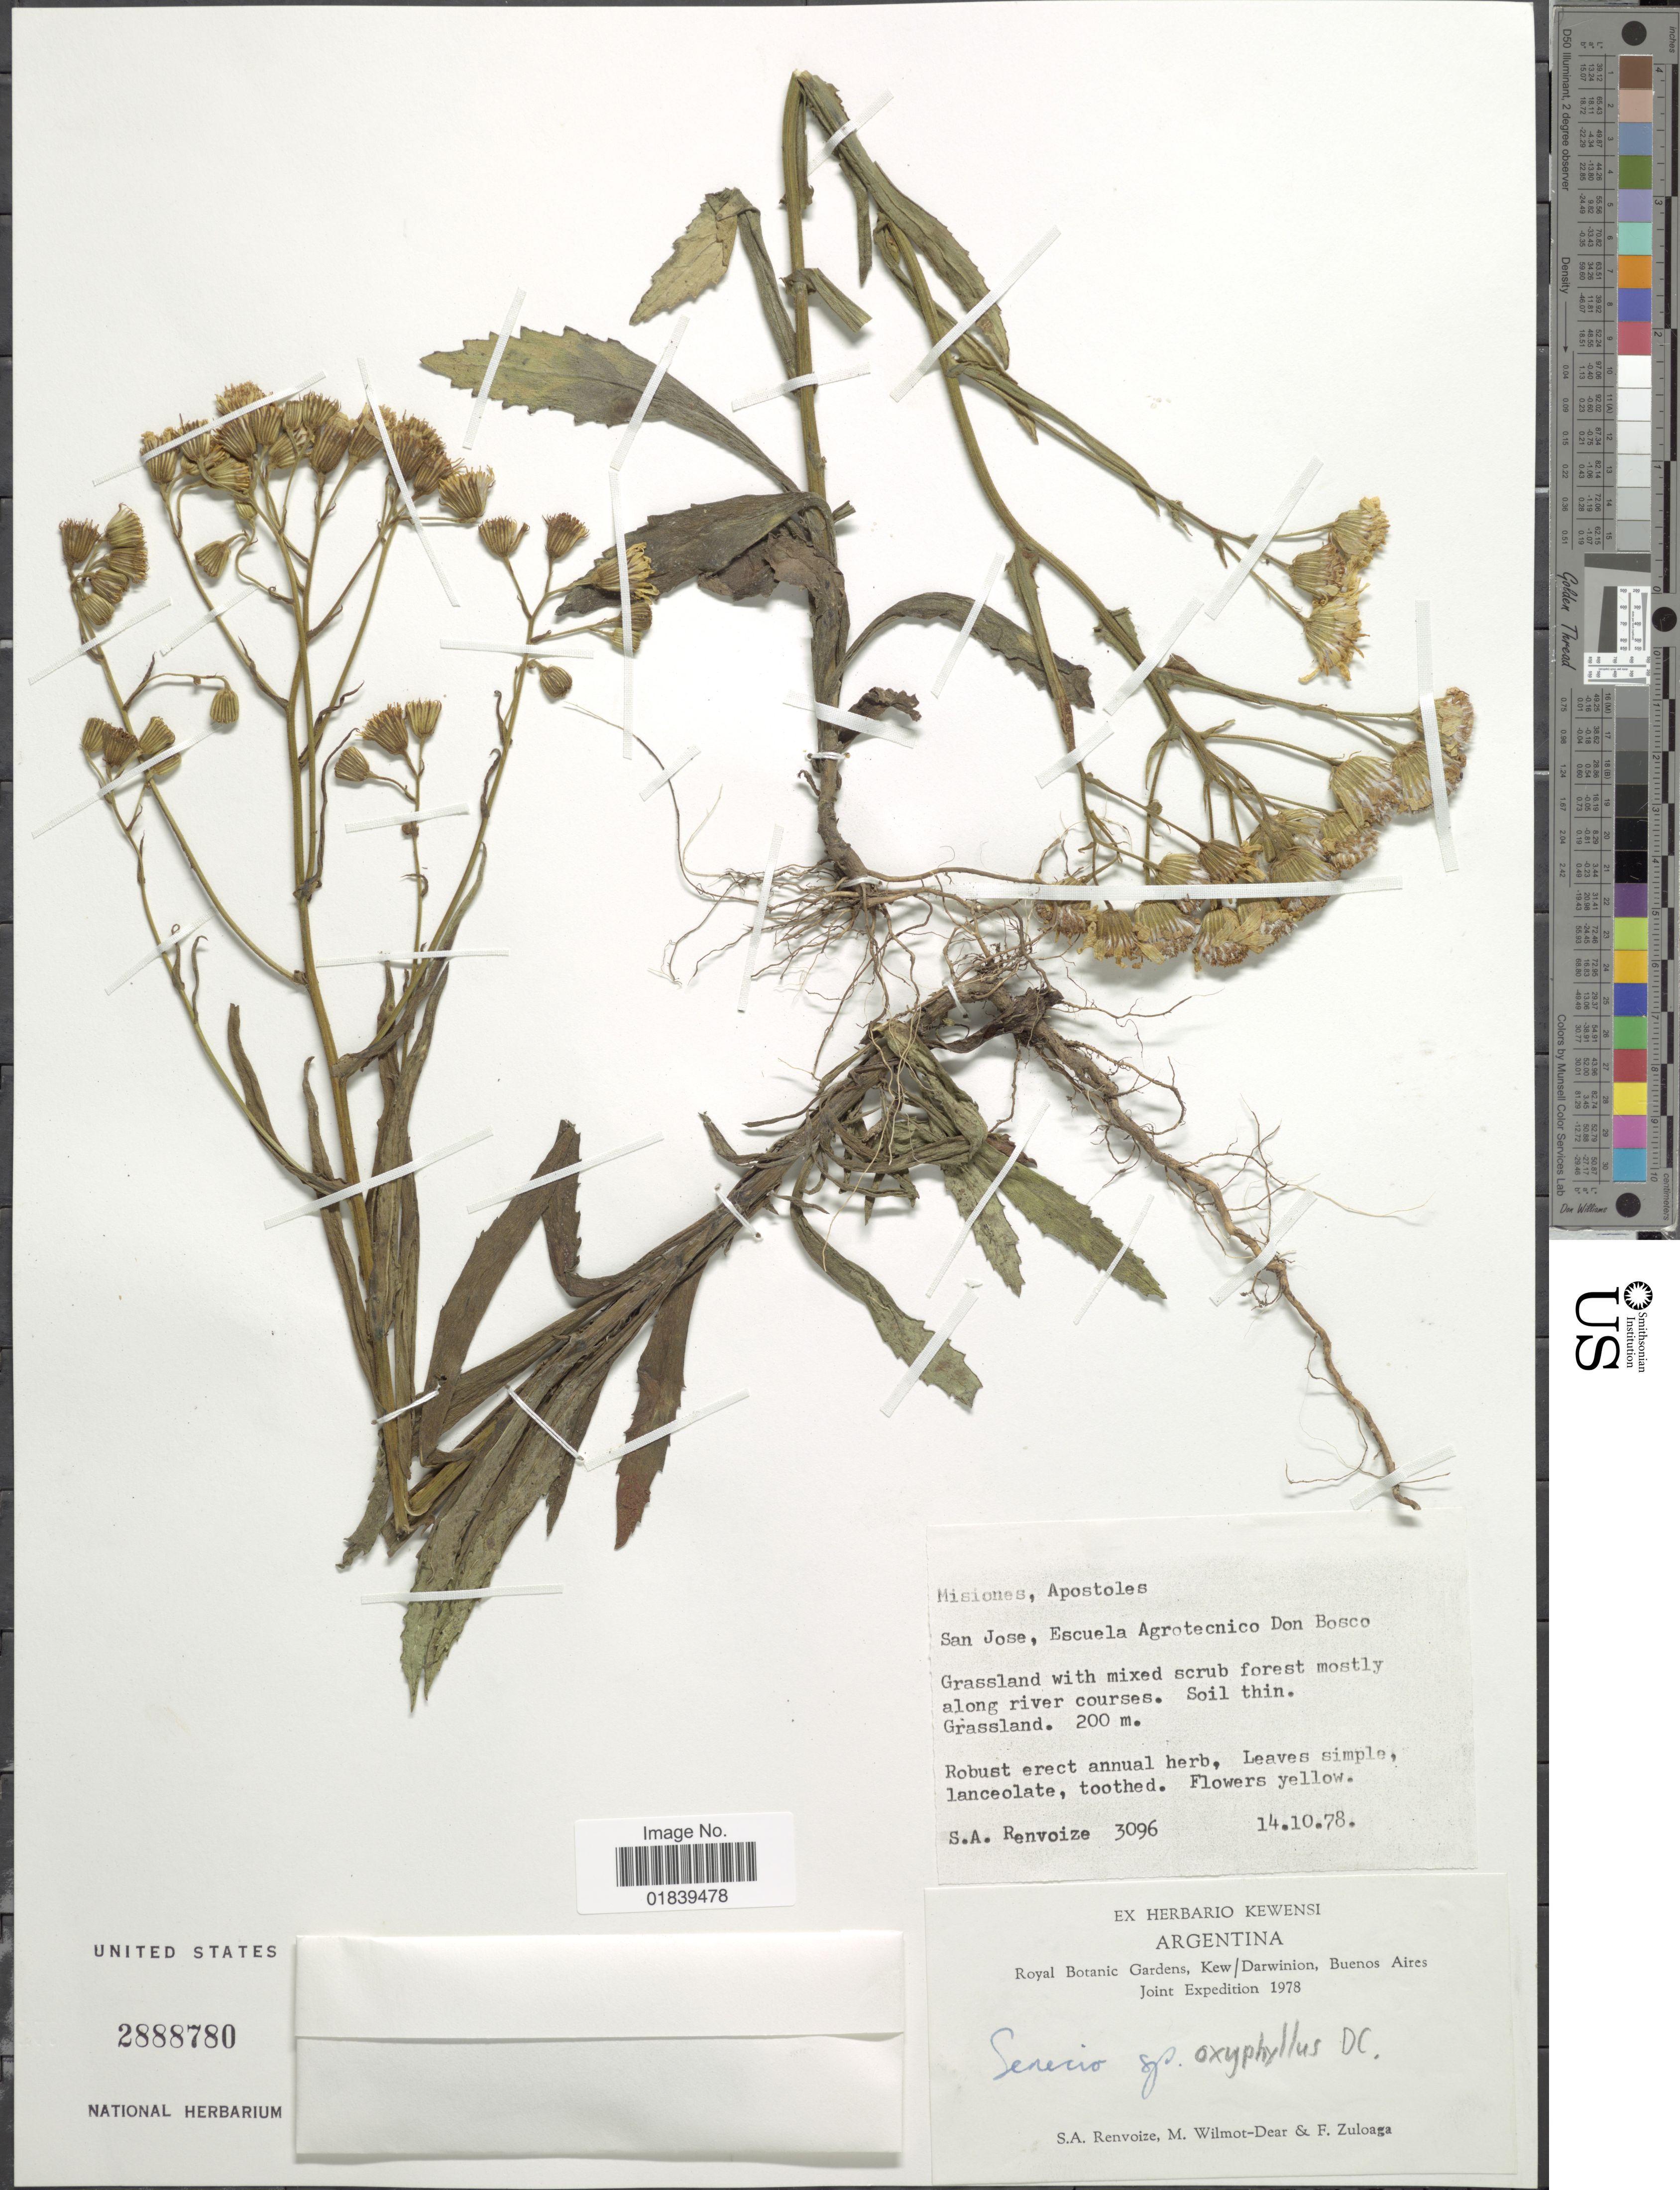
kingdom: Plantae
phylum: Tracheophyta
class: Magnoliopsida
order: Asterales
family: Asteraceae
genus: Senecio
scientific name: Senecio oxyphyllus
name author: DC.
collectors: S. A. Renvoize, M. Wilmot-Dear & F. Zuloaga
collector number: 3096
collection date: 1978-10-14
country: Argentina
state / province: Misiones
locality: Apostoles, San Jose, Escuela Agrotecnico Don Bosco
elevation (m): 200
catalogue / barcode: US 2888780